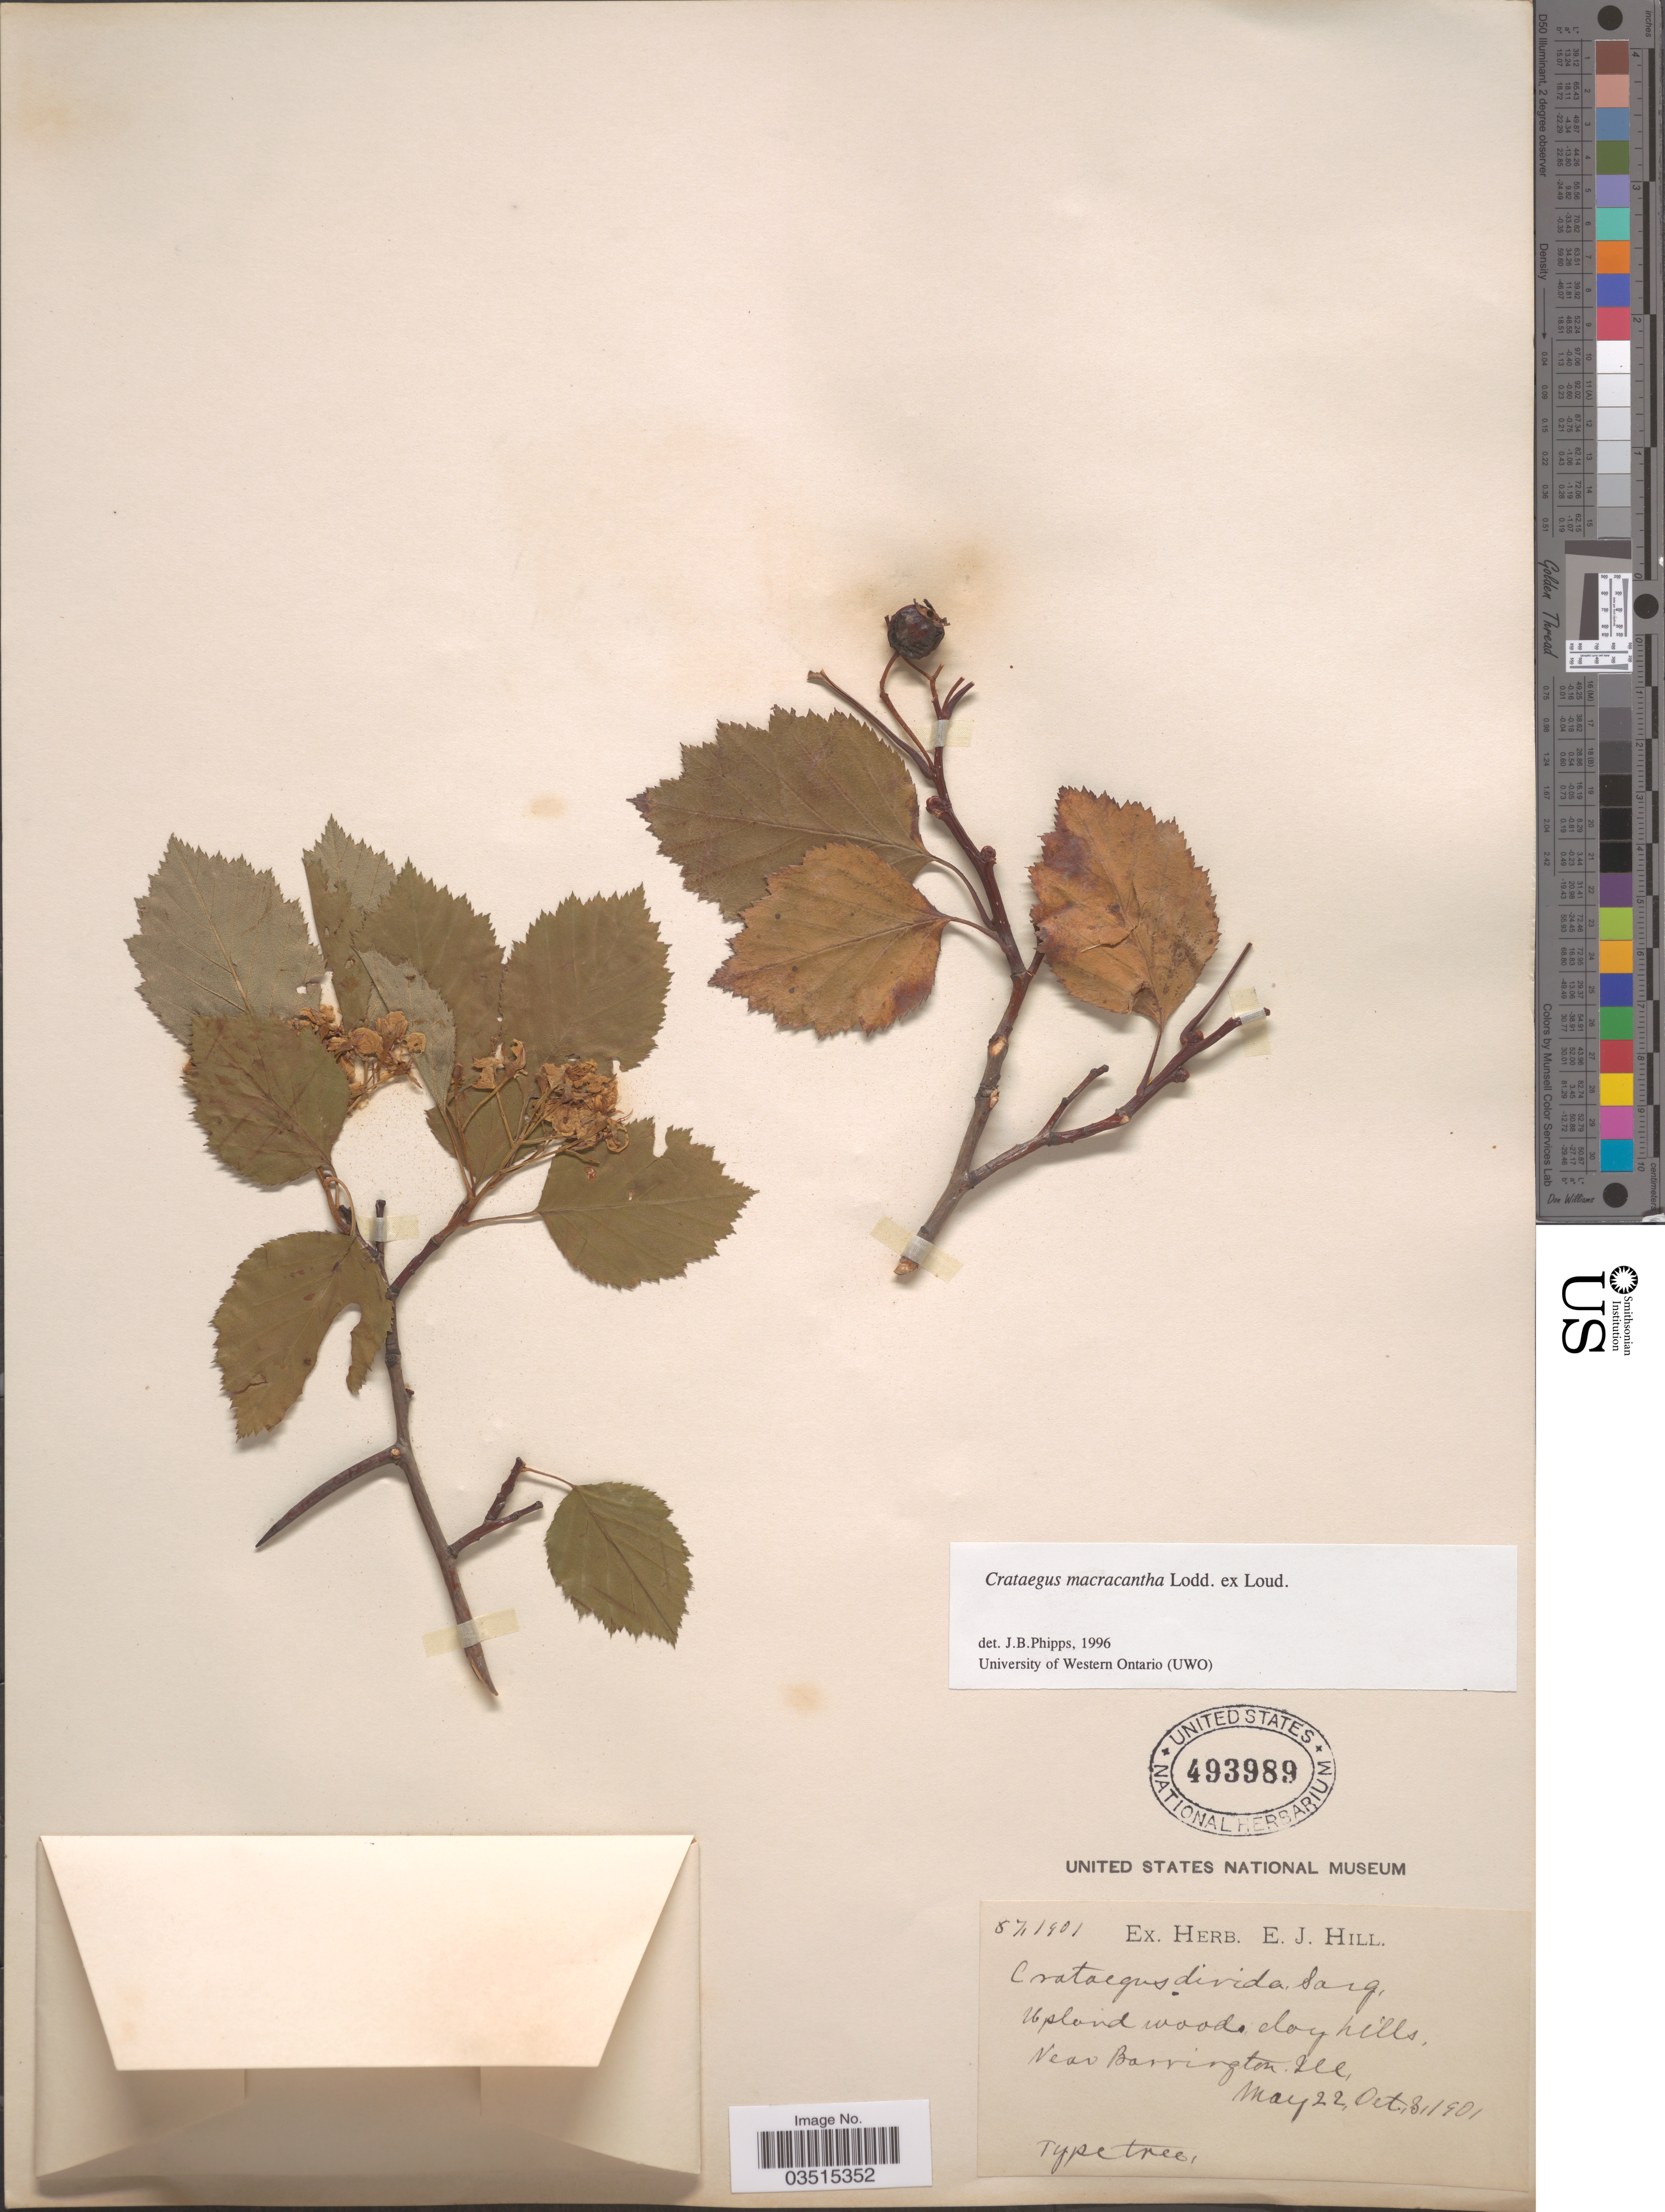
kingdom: Plantae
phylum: Tracheophyta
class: Magnoliopsida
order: Rosales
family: Rosaceae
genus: Crataegus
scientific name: Crataegus macracantha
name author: (Lindl.) Lodd. ex Loudon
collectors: ex herb. E.J. Hill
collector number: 87,1901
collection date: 1901-05-22/1901-10-03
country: United States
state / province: Illinois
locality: Near Barrington.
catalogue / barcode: US 493989